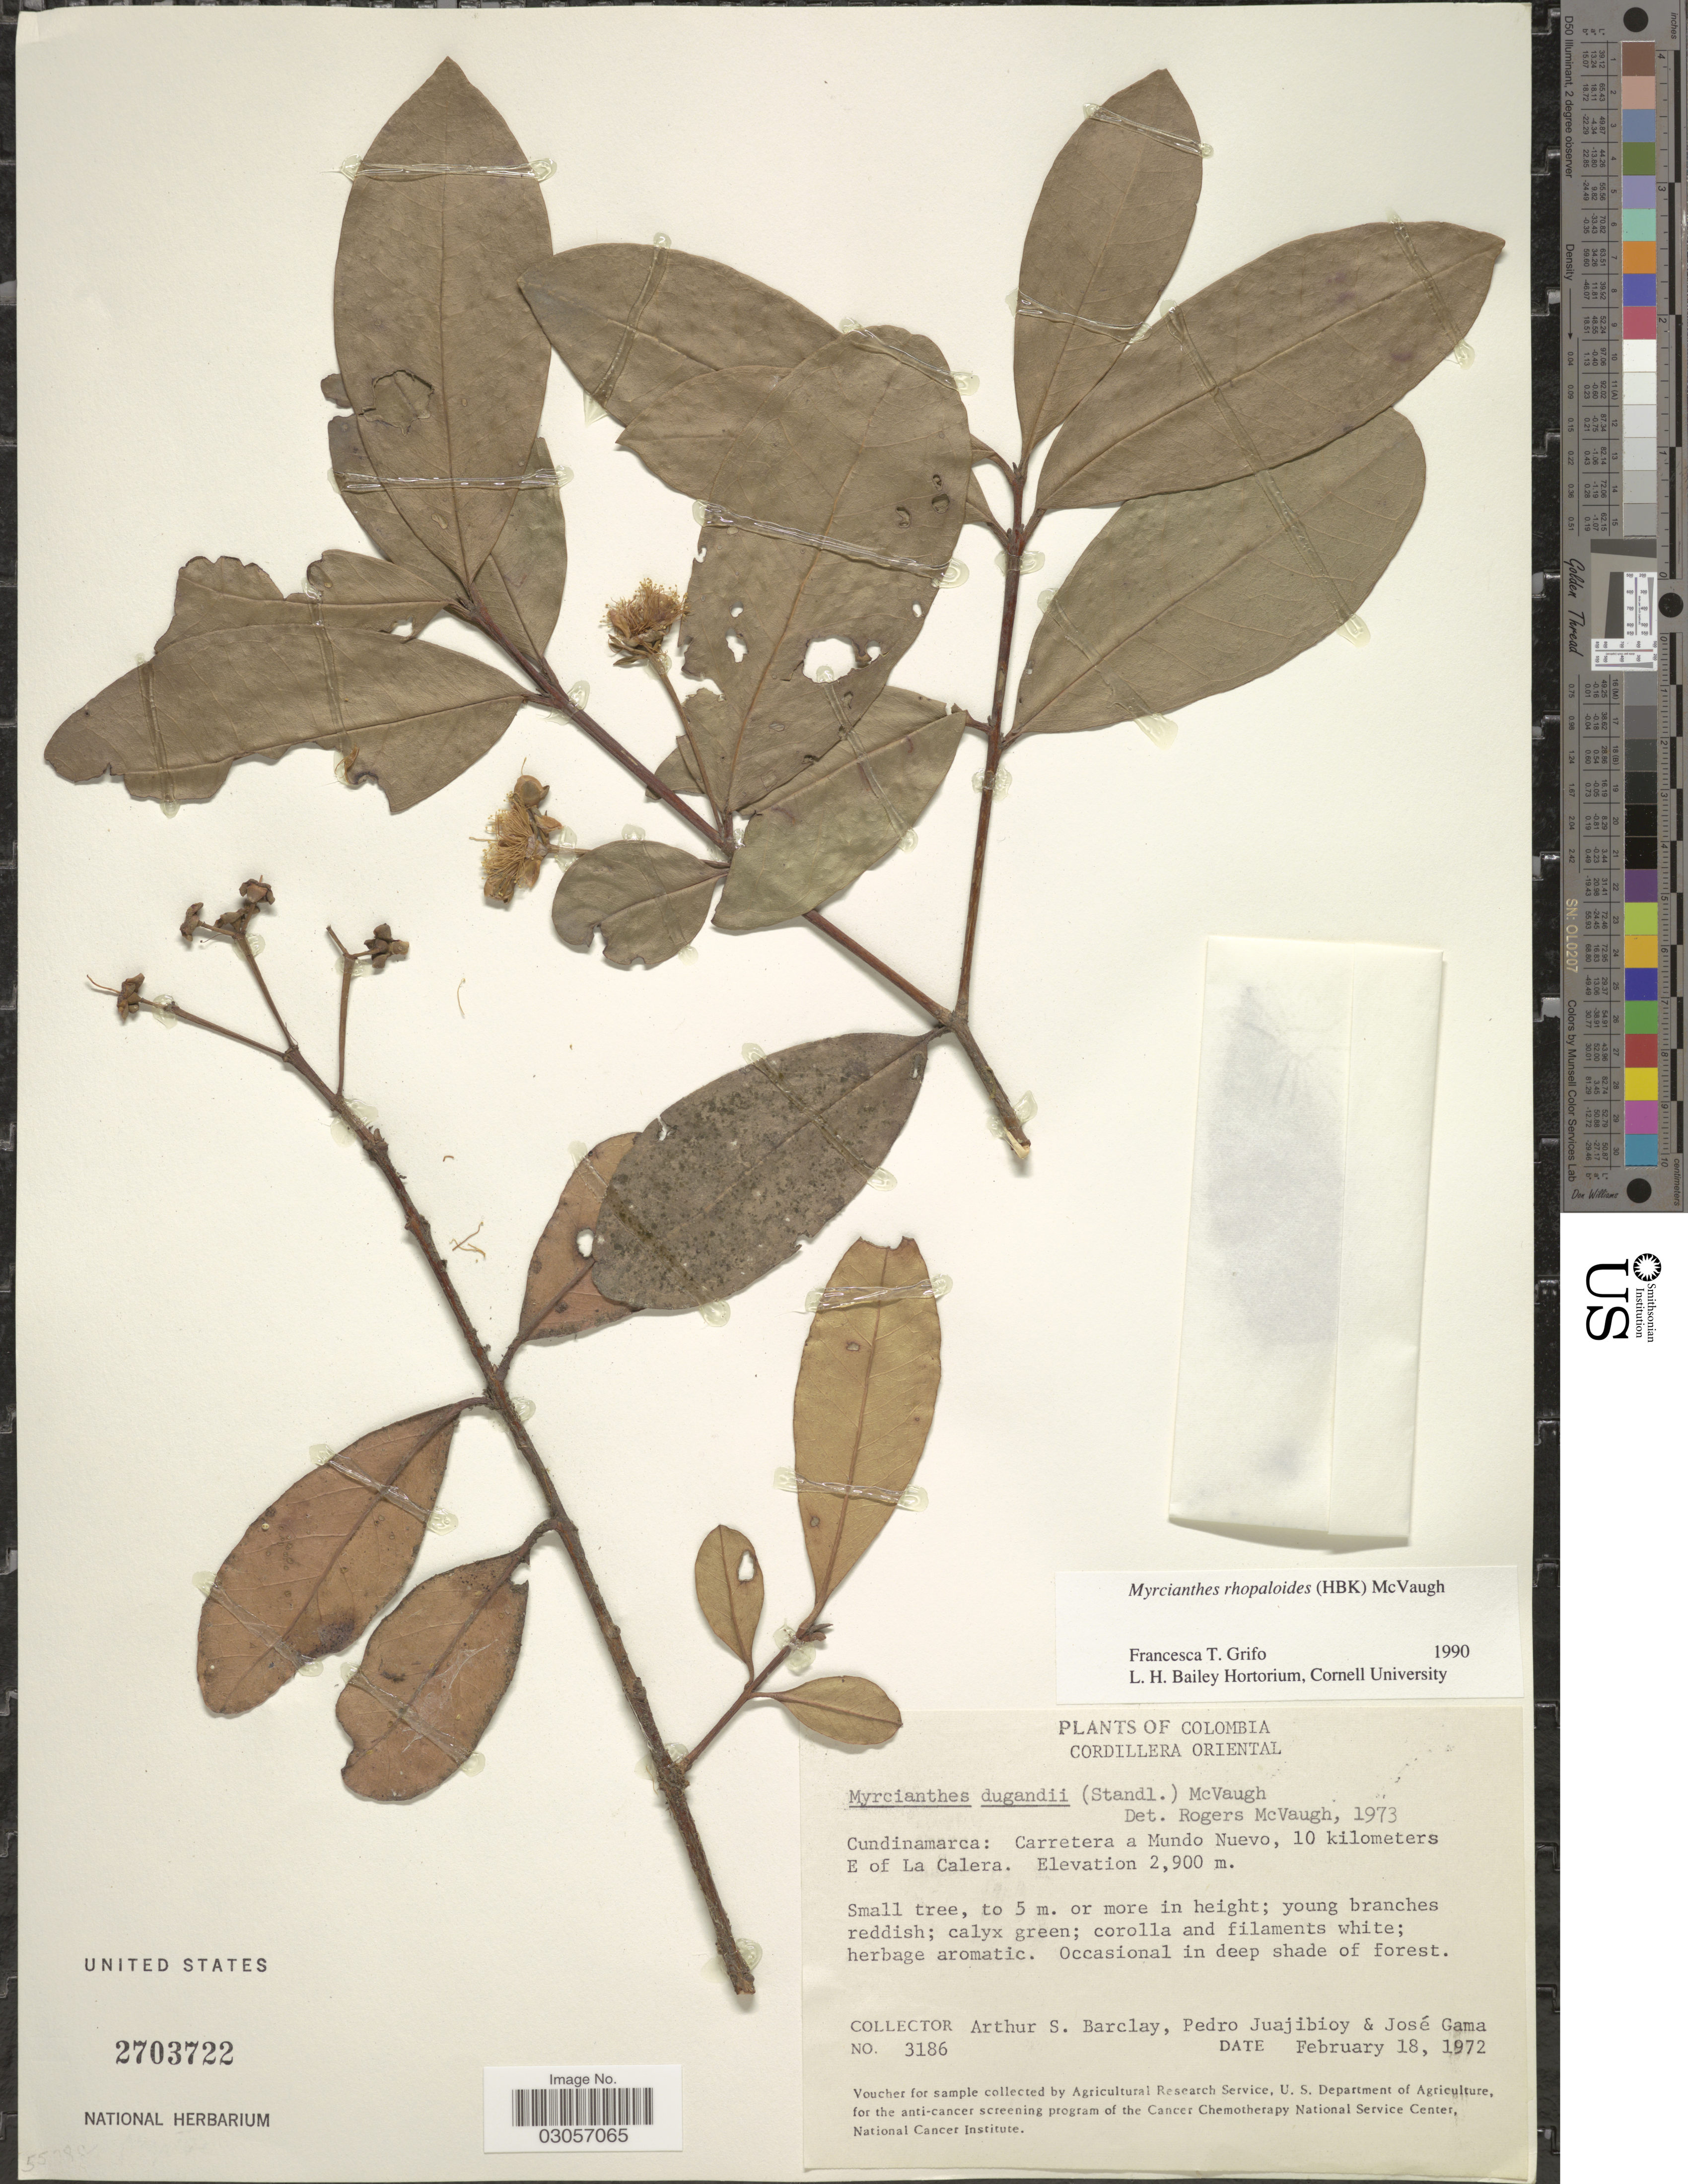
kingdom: Plantae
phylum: Tracheophyta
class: Magnoliopsida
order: Myrtales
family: Myrtaceae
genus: Myrcianthes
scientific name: Myrcianthes rhopaloides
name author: (Kunth) McVaugh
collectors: A. S. Barclay, P. Juajibioy & J. Gama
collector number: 3186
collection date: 1972-02-18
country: Colombia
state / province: Cundinamarca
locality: Cordillera Oriental, Carretera a Mundo Nuevo, 10 kilometers E of La Calera.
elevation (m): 2900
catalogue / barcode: US 2703722